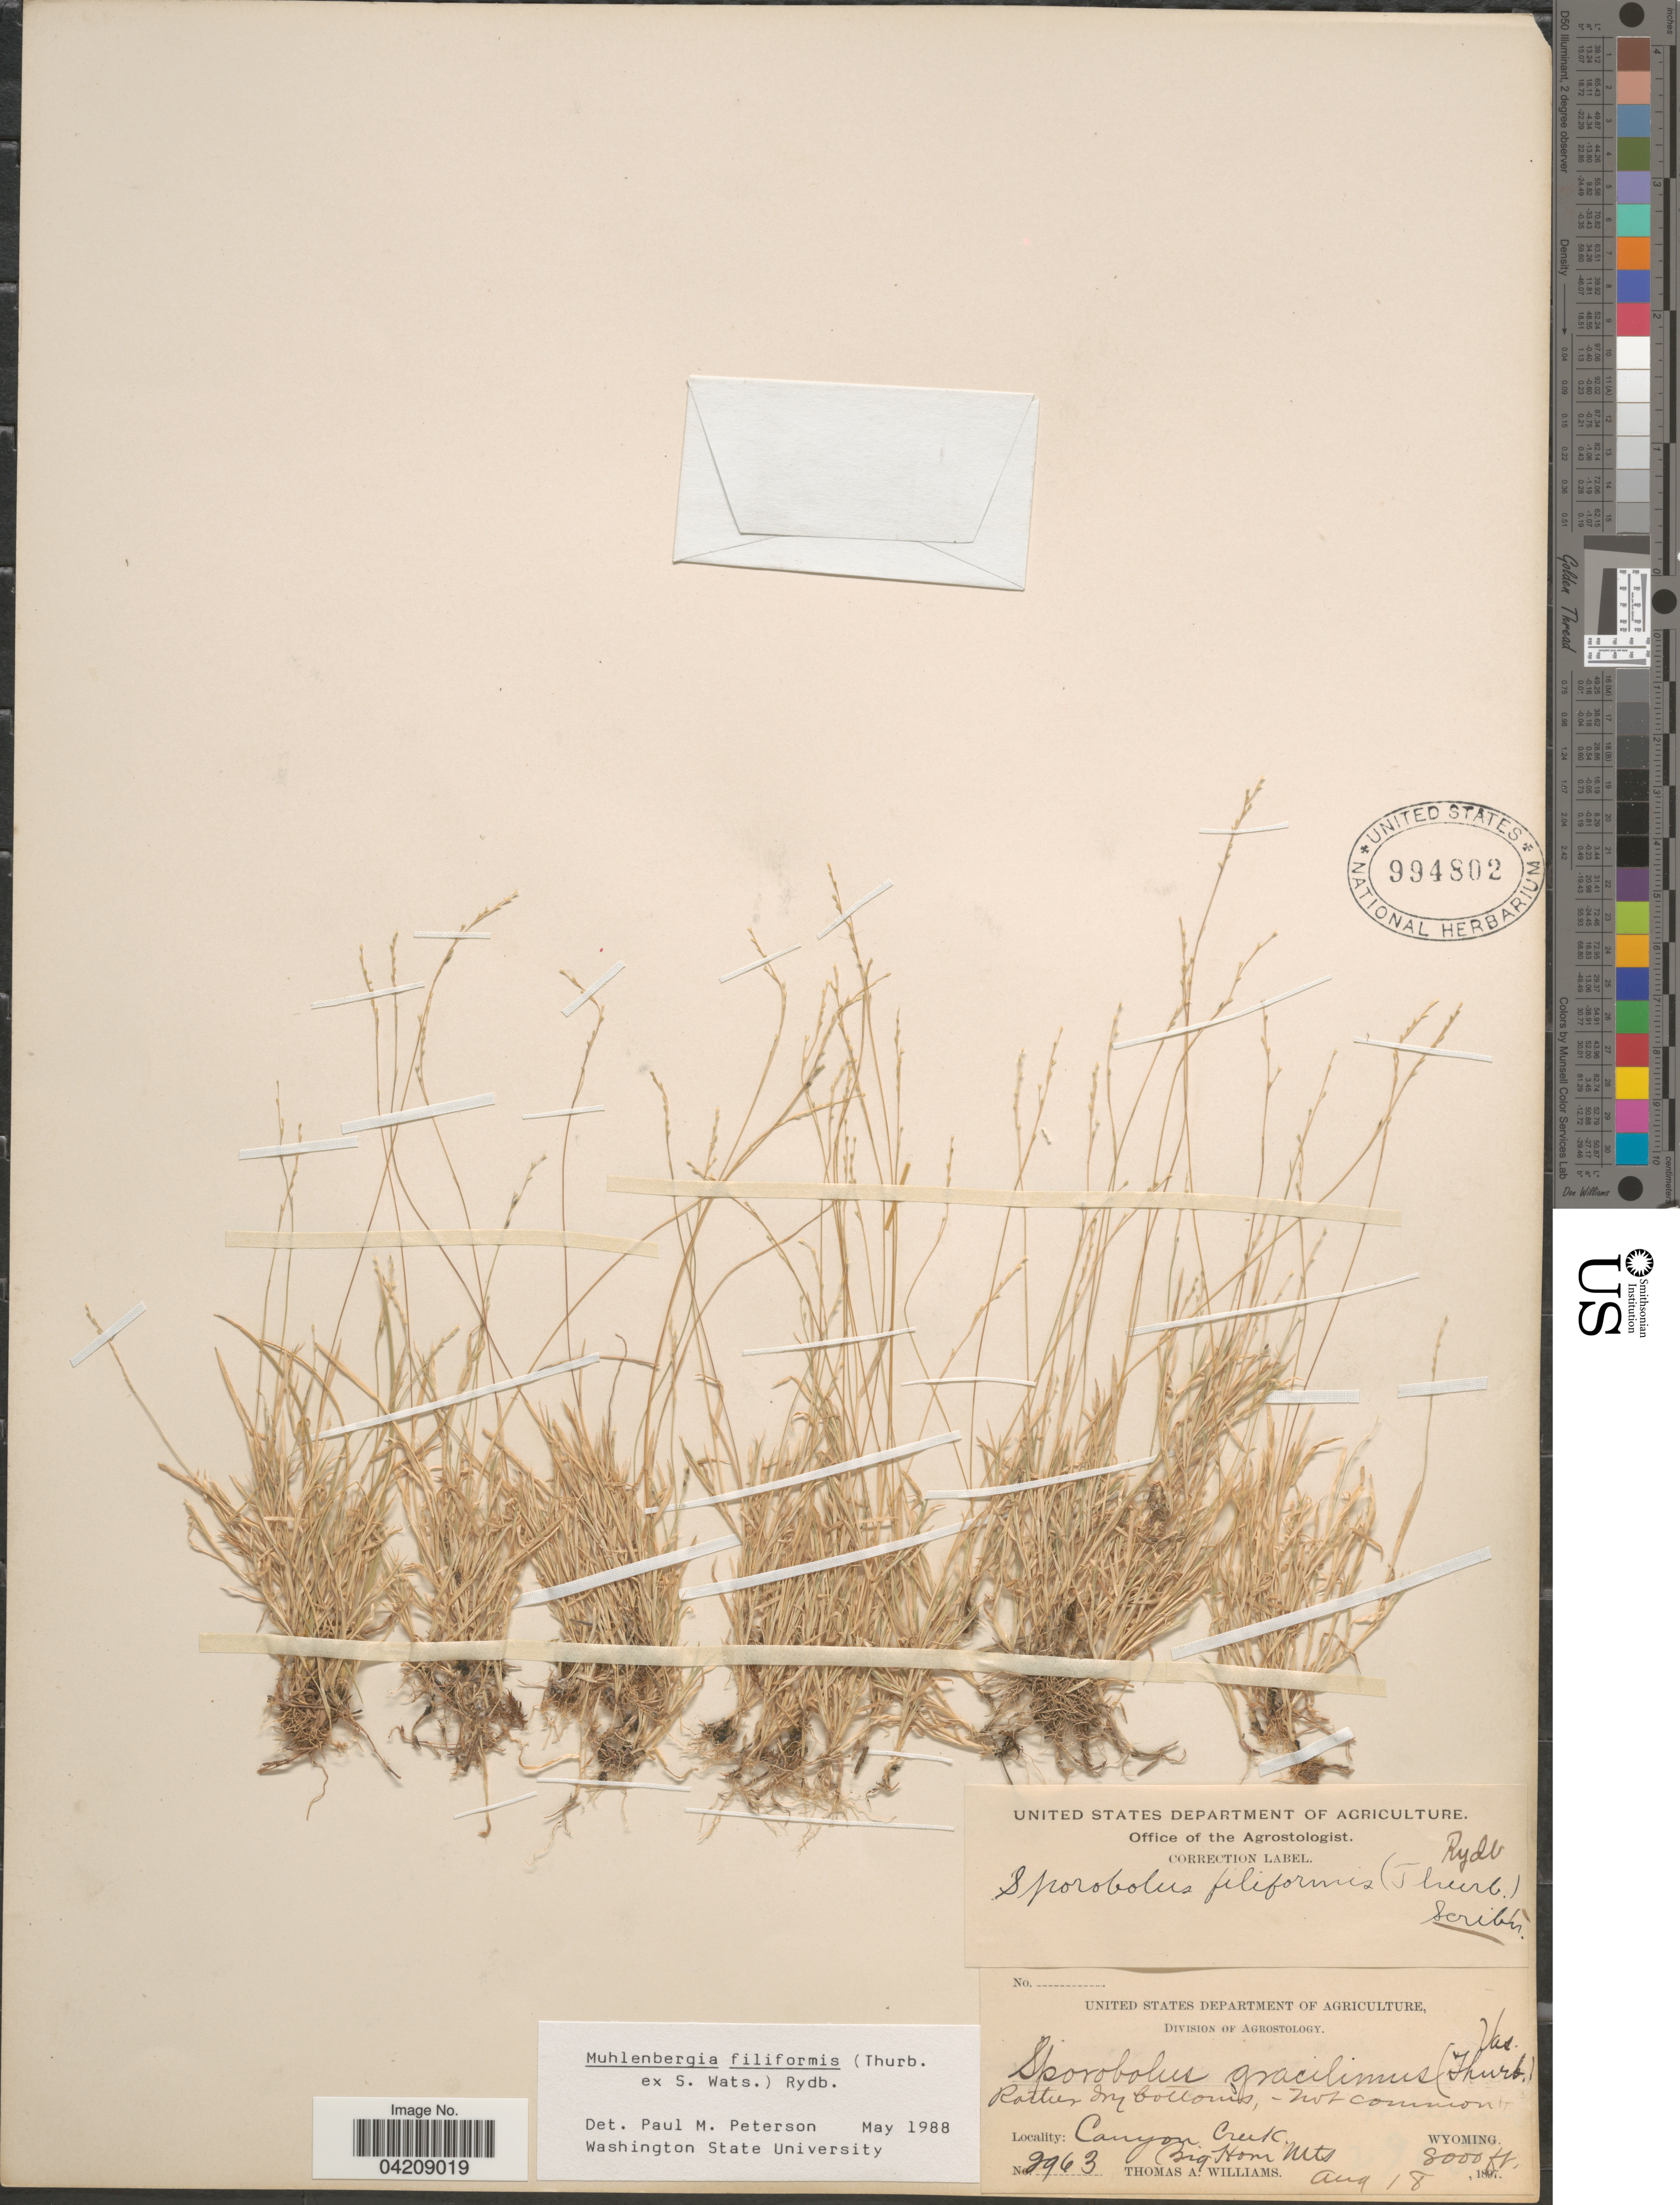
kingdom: Plantae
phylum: Tracheophyta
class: Liliopsida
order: Poales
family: Poaceae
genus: Muhlenbergia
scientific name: Muhlenbergia filiformis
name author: (Thurb. ex S. Watson) Rydb.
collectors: T. A. Williams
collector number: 2963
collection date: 1897-08-18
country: United States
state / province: Wyoming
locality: Canyon Creek. Big Horn Mts.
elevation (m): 2438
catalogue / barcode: US 994802